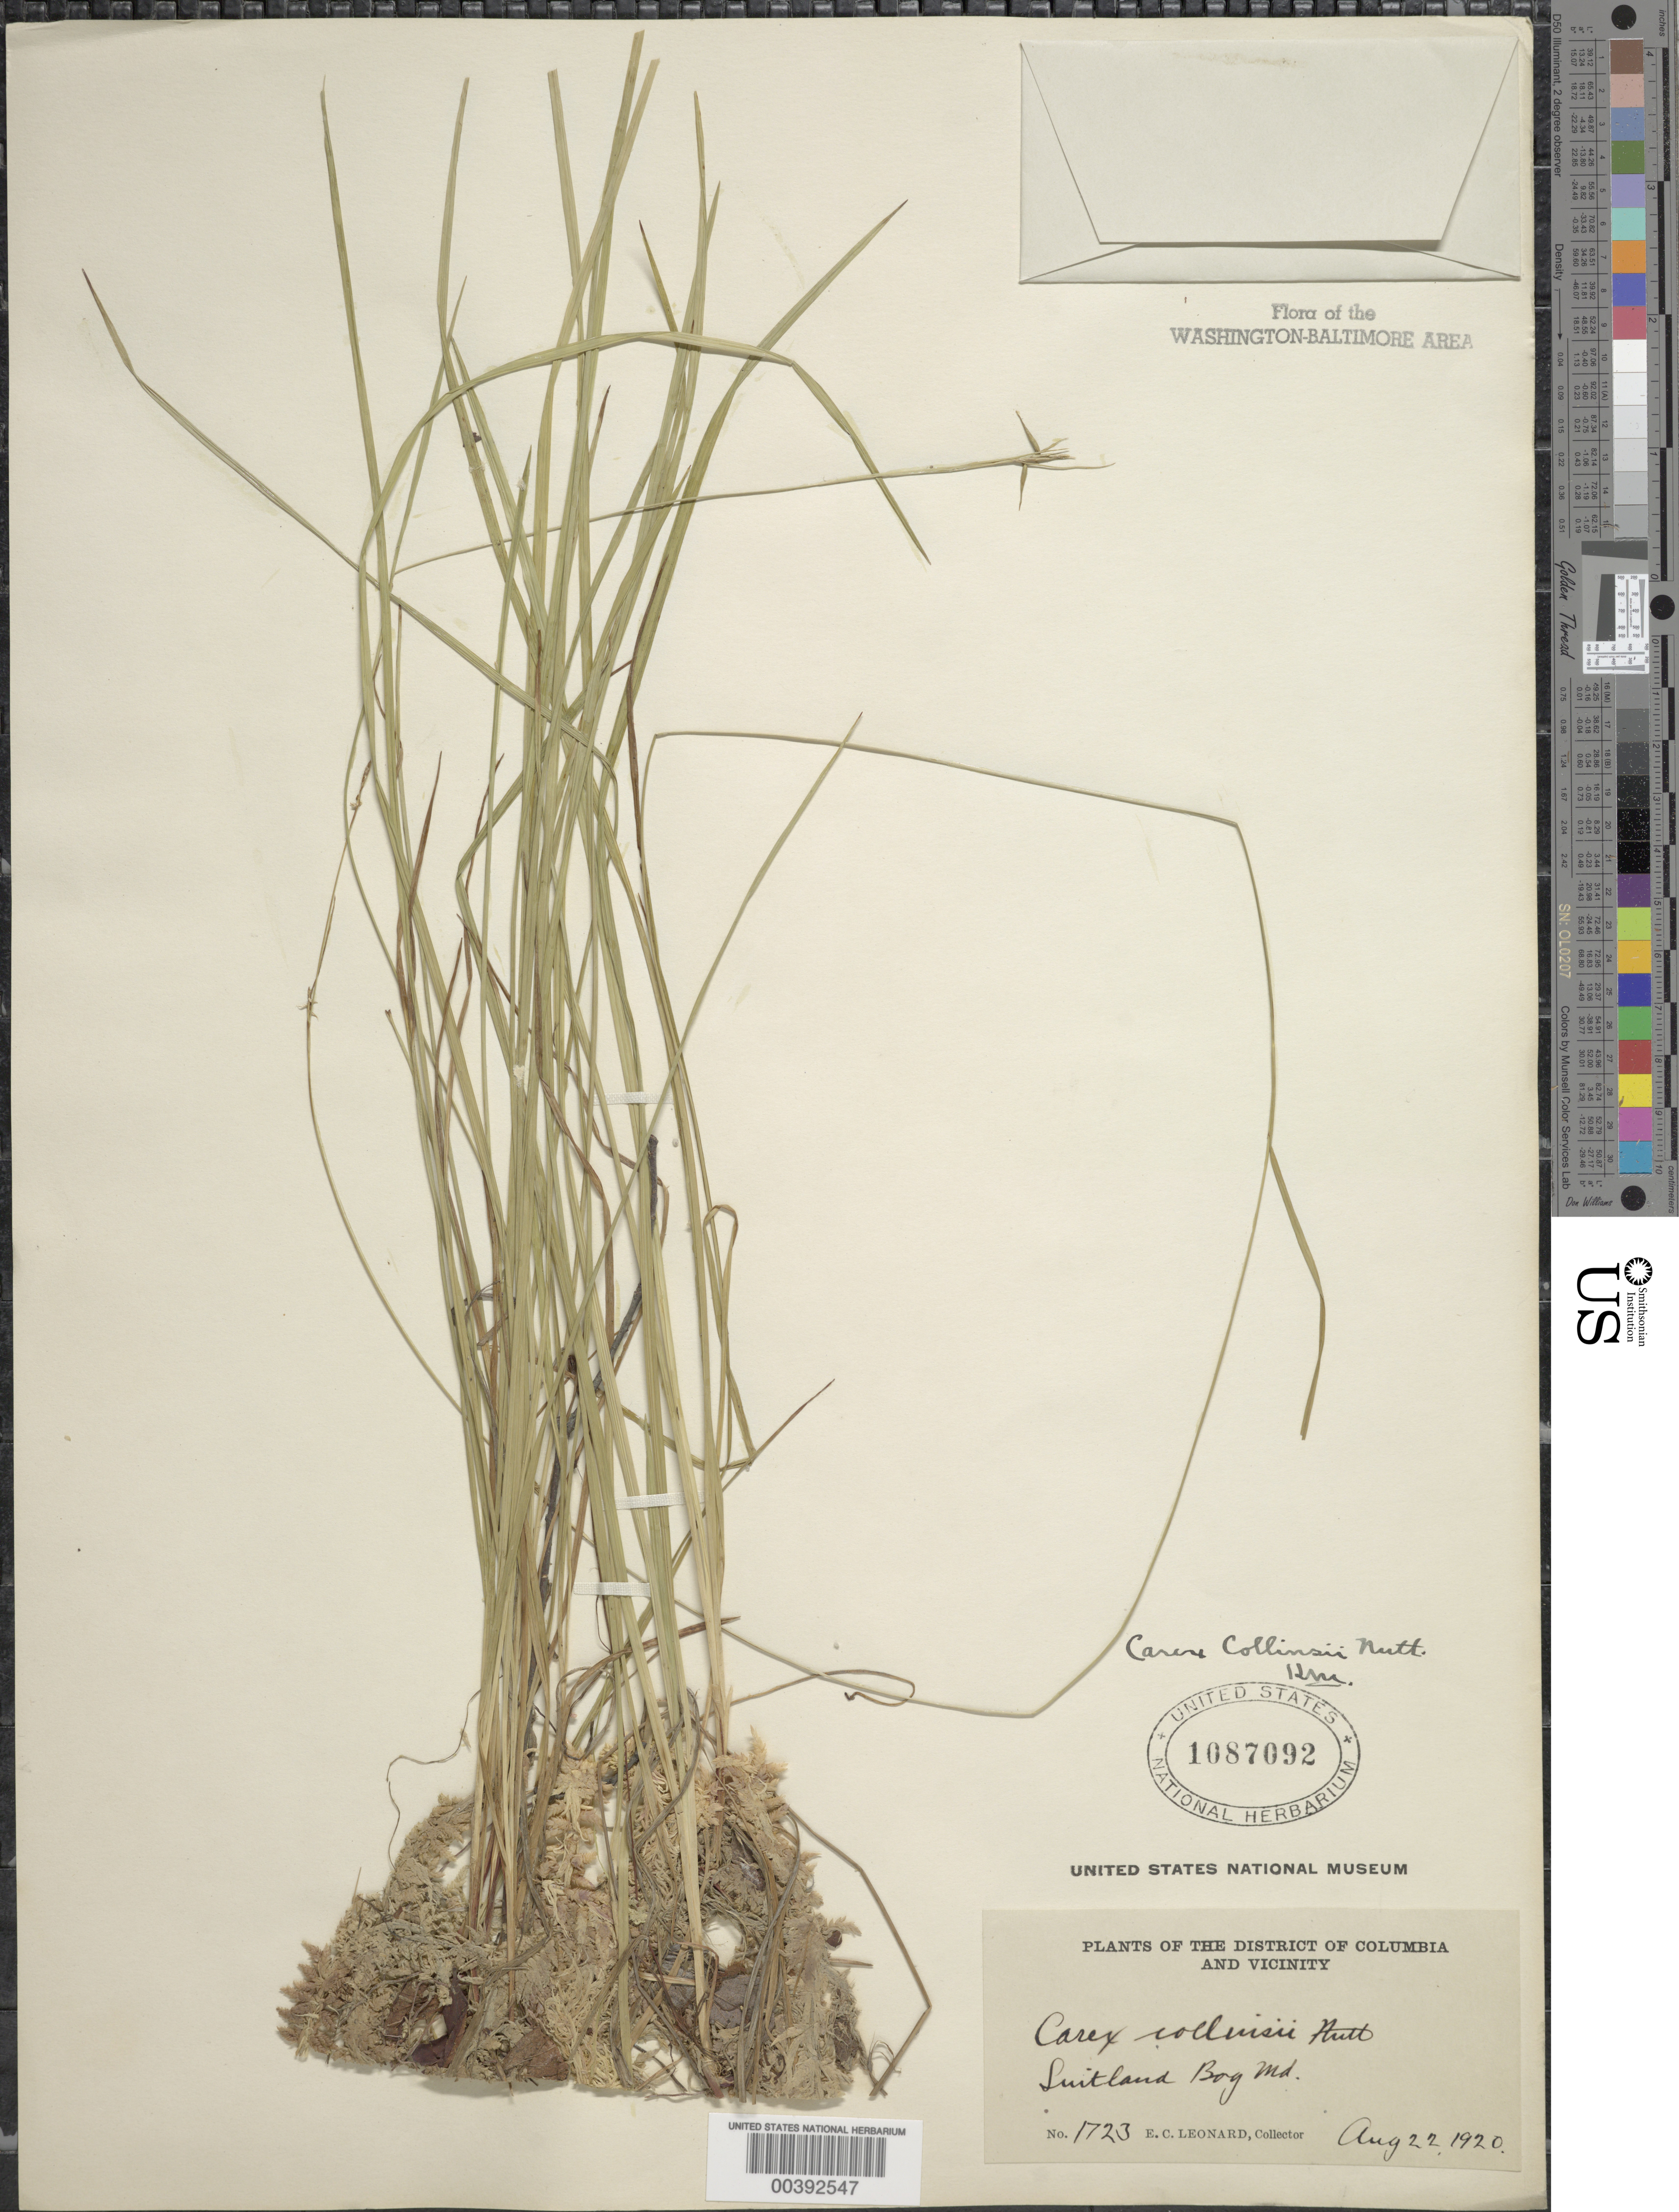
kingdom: Plantae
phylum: Tracheophyta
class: Liliopsida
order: Poales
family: Cyperaceae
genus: Carex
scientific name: Carex collinsii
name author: Nutt.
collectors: E. C. Leonard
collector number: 1723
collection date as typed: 22 Aug 1920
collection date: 1920-08-22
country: United States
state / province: Maryland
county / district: Prince George's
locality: Suitland Bog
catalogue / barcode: US 1087092